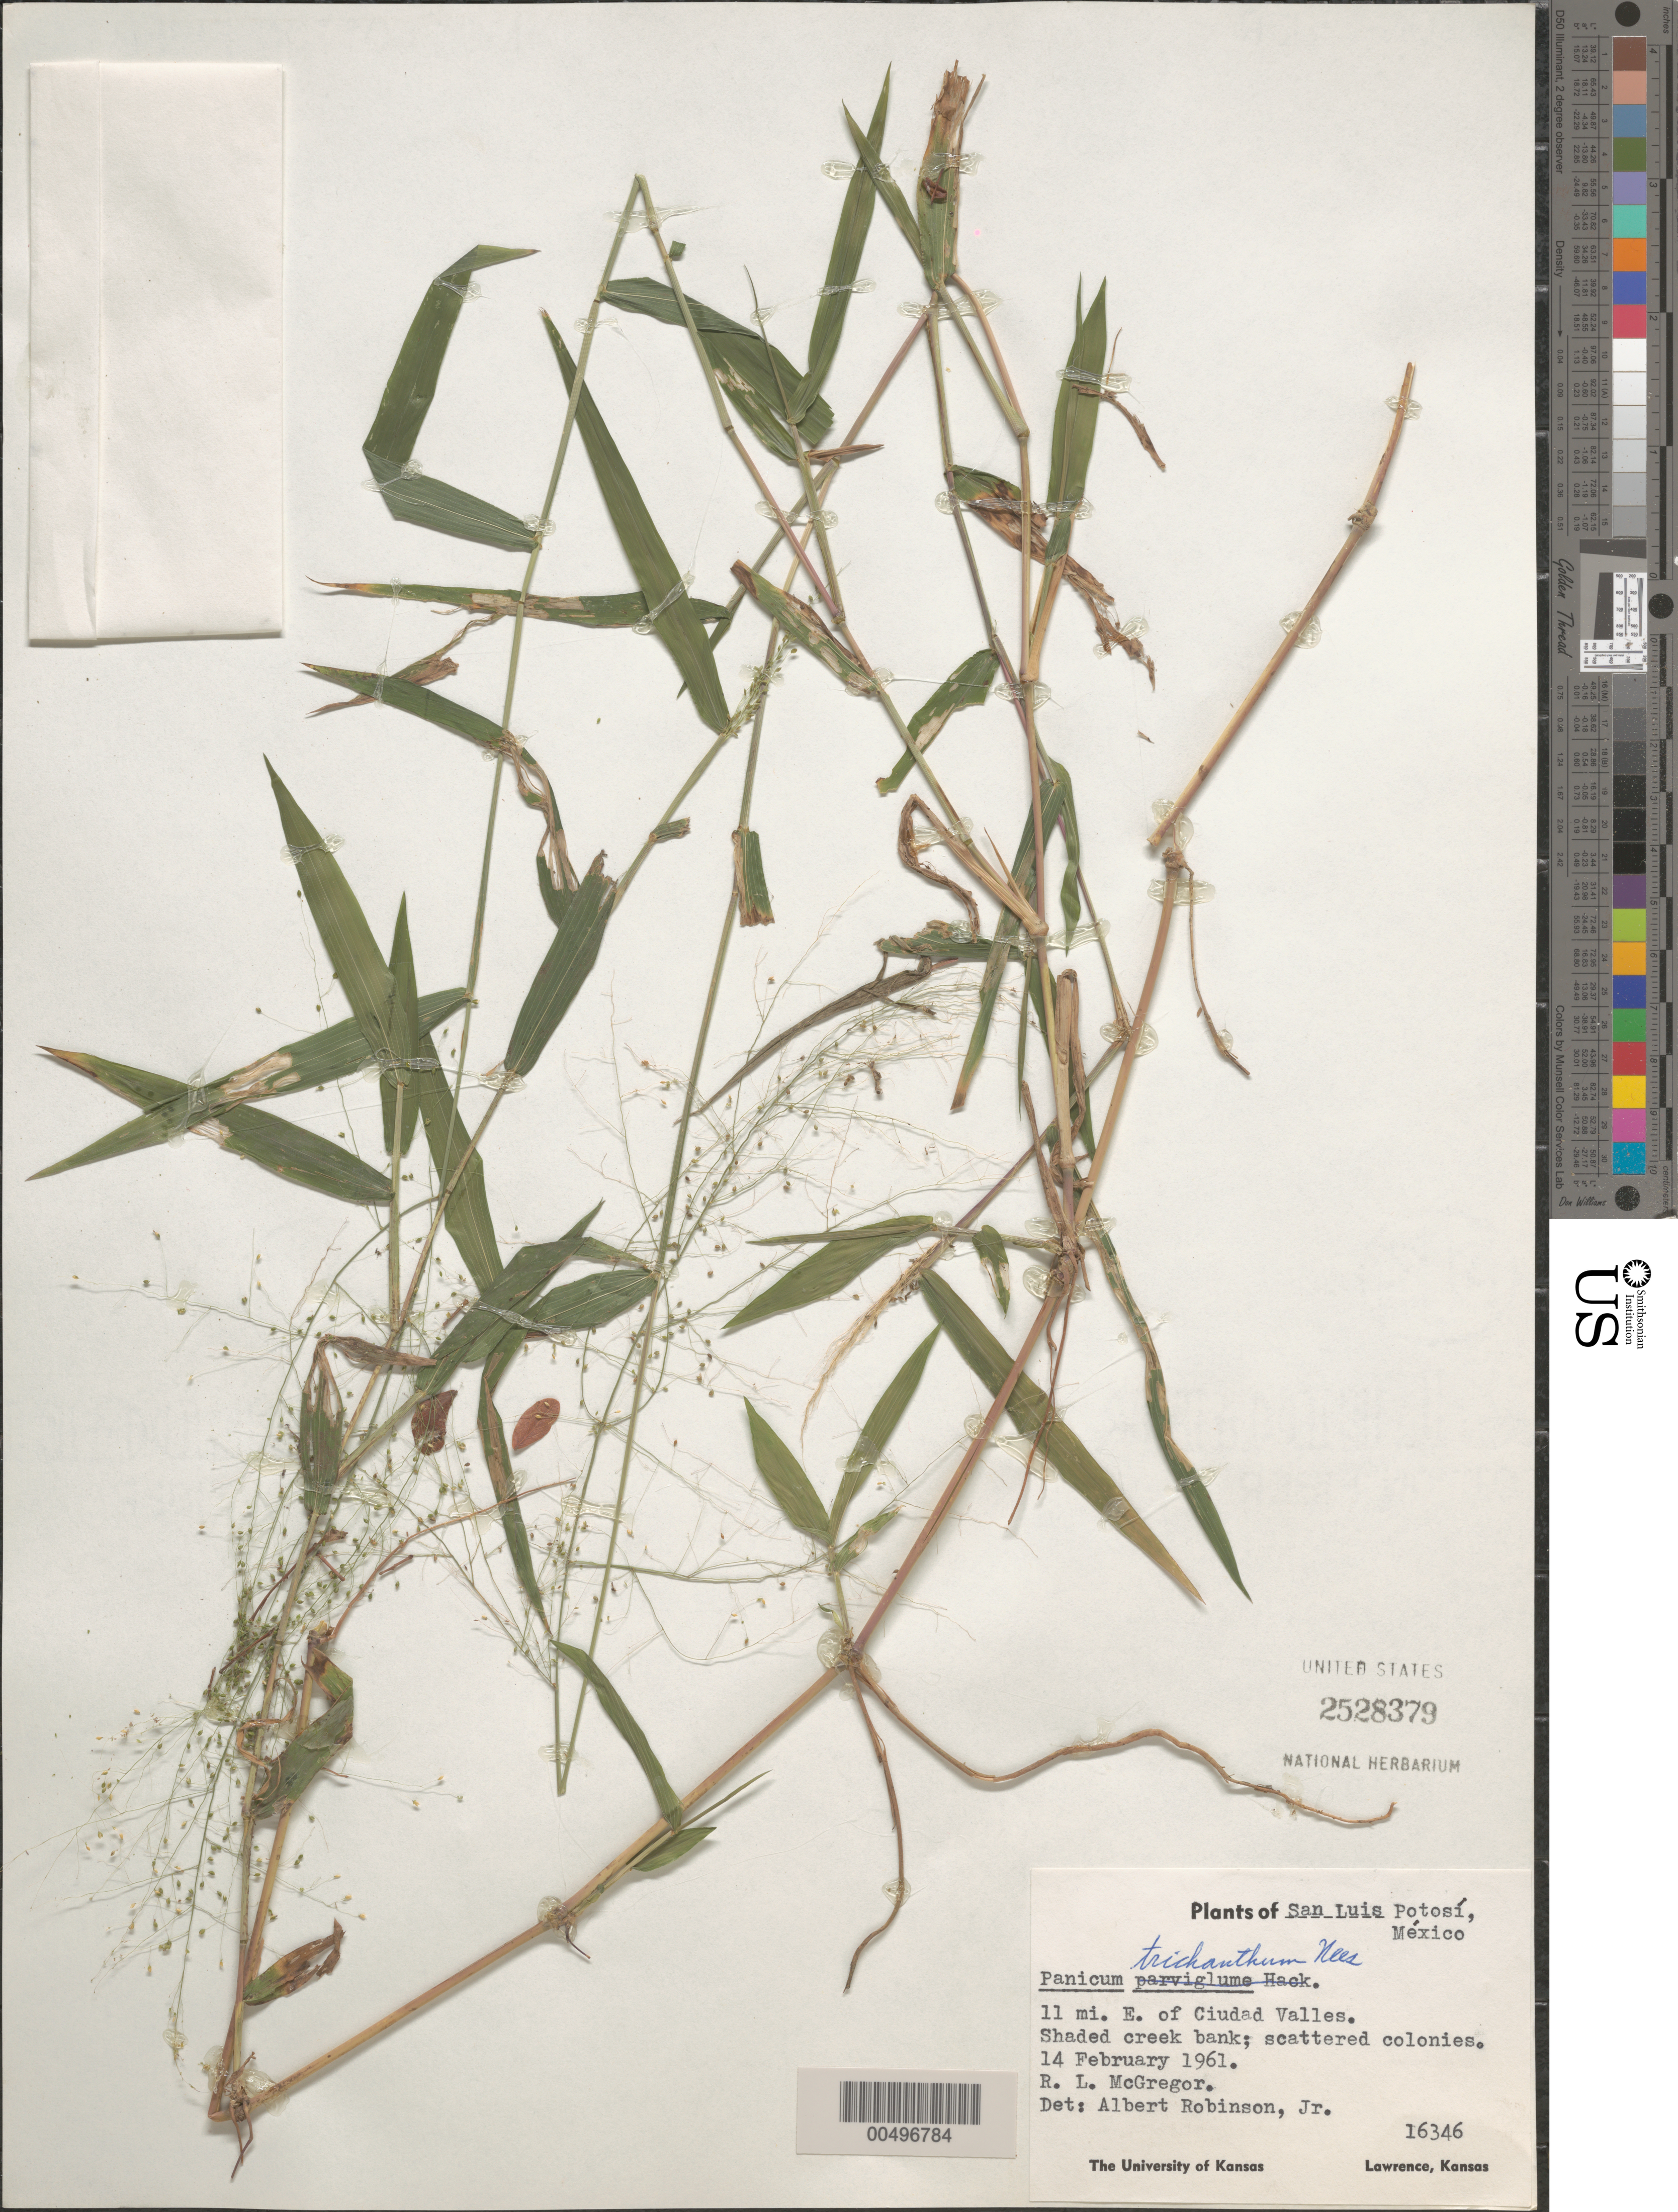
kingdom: Plantae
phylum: Tracheophyta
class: Liliopsida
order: Poales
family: Poaceae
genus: Panicum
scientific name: Panicum trichanthum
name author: Nees in Mart.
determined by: Robinson, A., Jr.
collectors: R. McGregor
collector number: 16346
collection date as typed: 14 Feb 1961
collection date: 1961-02-14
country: Mexico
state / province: San Luis Potosi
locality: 11 mi E of Ciudad Valles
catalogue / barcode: US 2528379